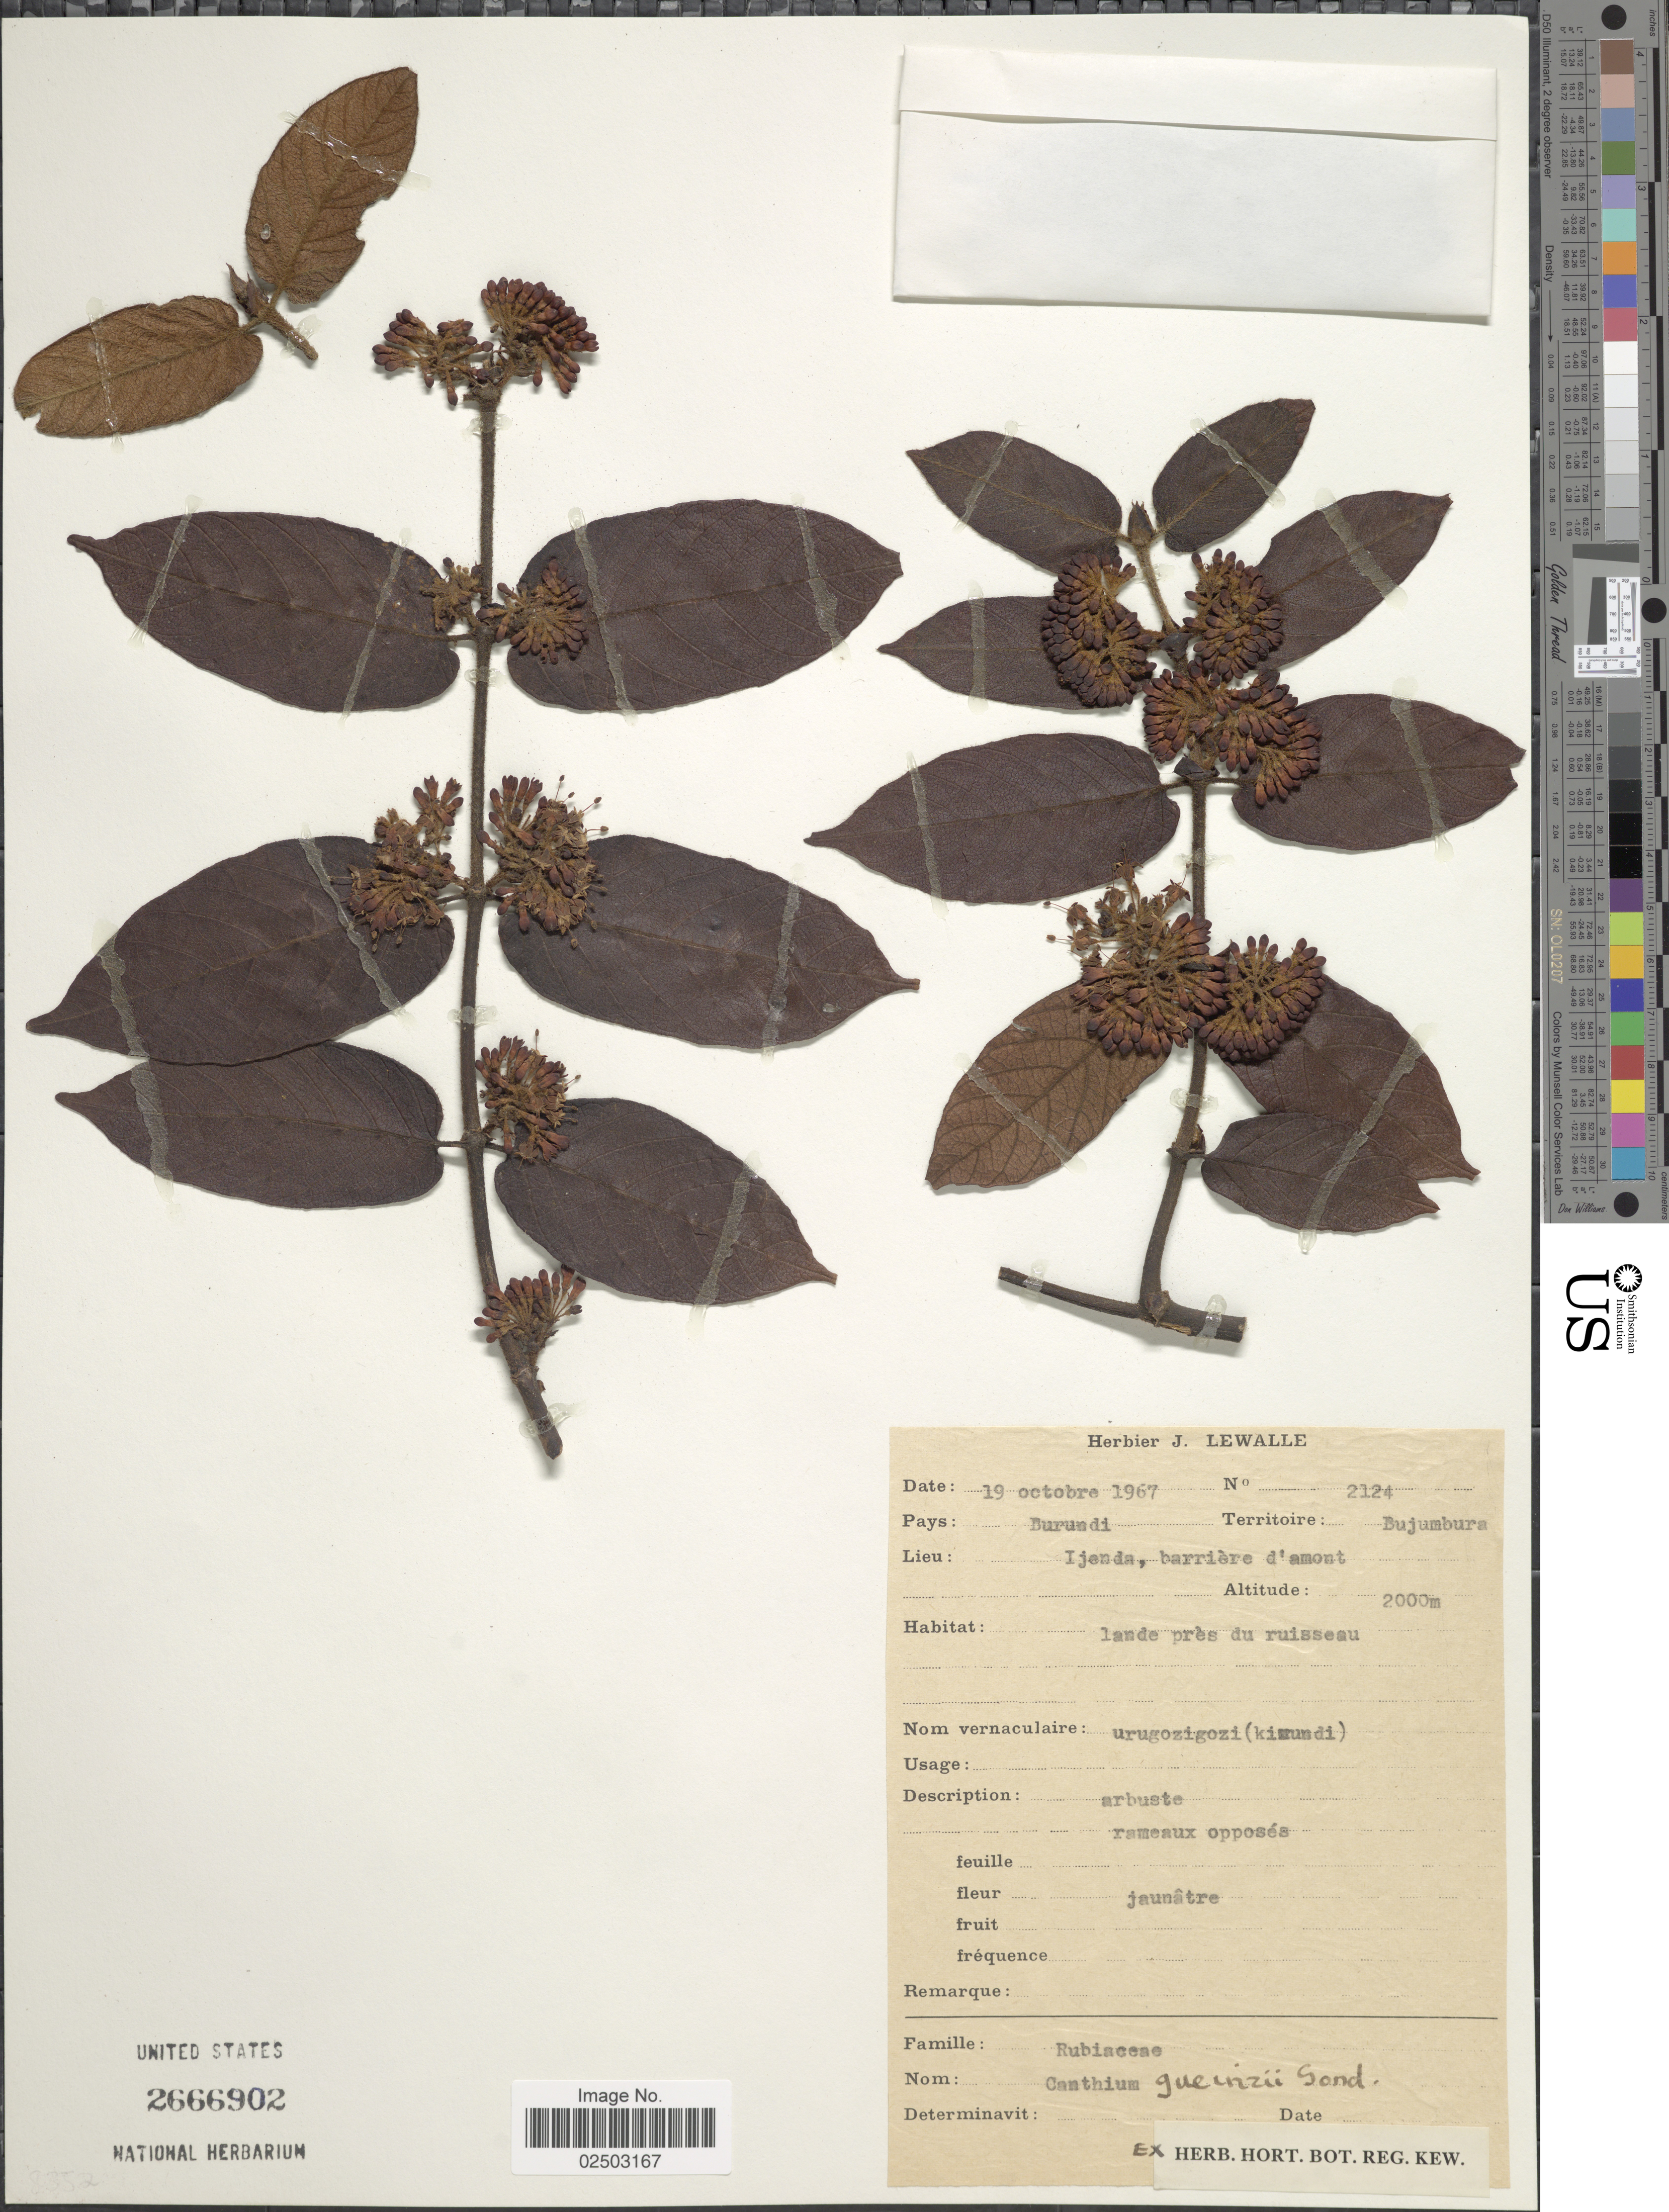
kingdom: Plantae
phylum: Tracheophyta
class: Magnoliopsida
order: Gentianales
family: Rubiaceae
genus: Canthium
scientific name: Canthium gueinzii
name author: Sond.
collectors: Ex herb. J. Lewalle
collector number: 2124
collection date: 1967-10-19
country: Burundi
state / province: Bujumura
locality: Ijenda, barriere d'amont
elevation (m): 2000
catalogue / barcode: US 2666902